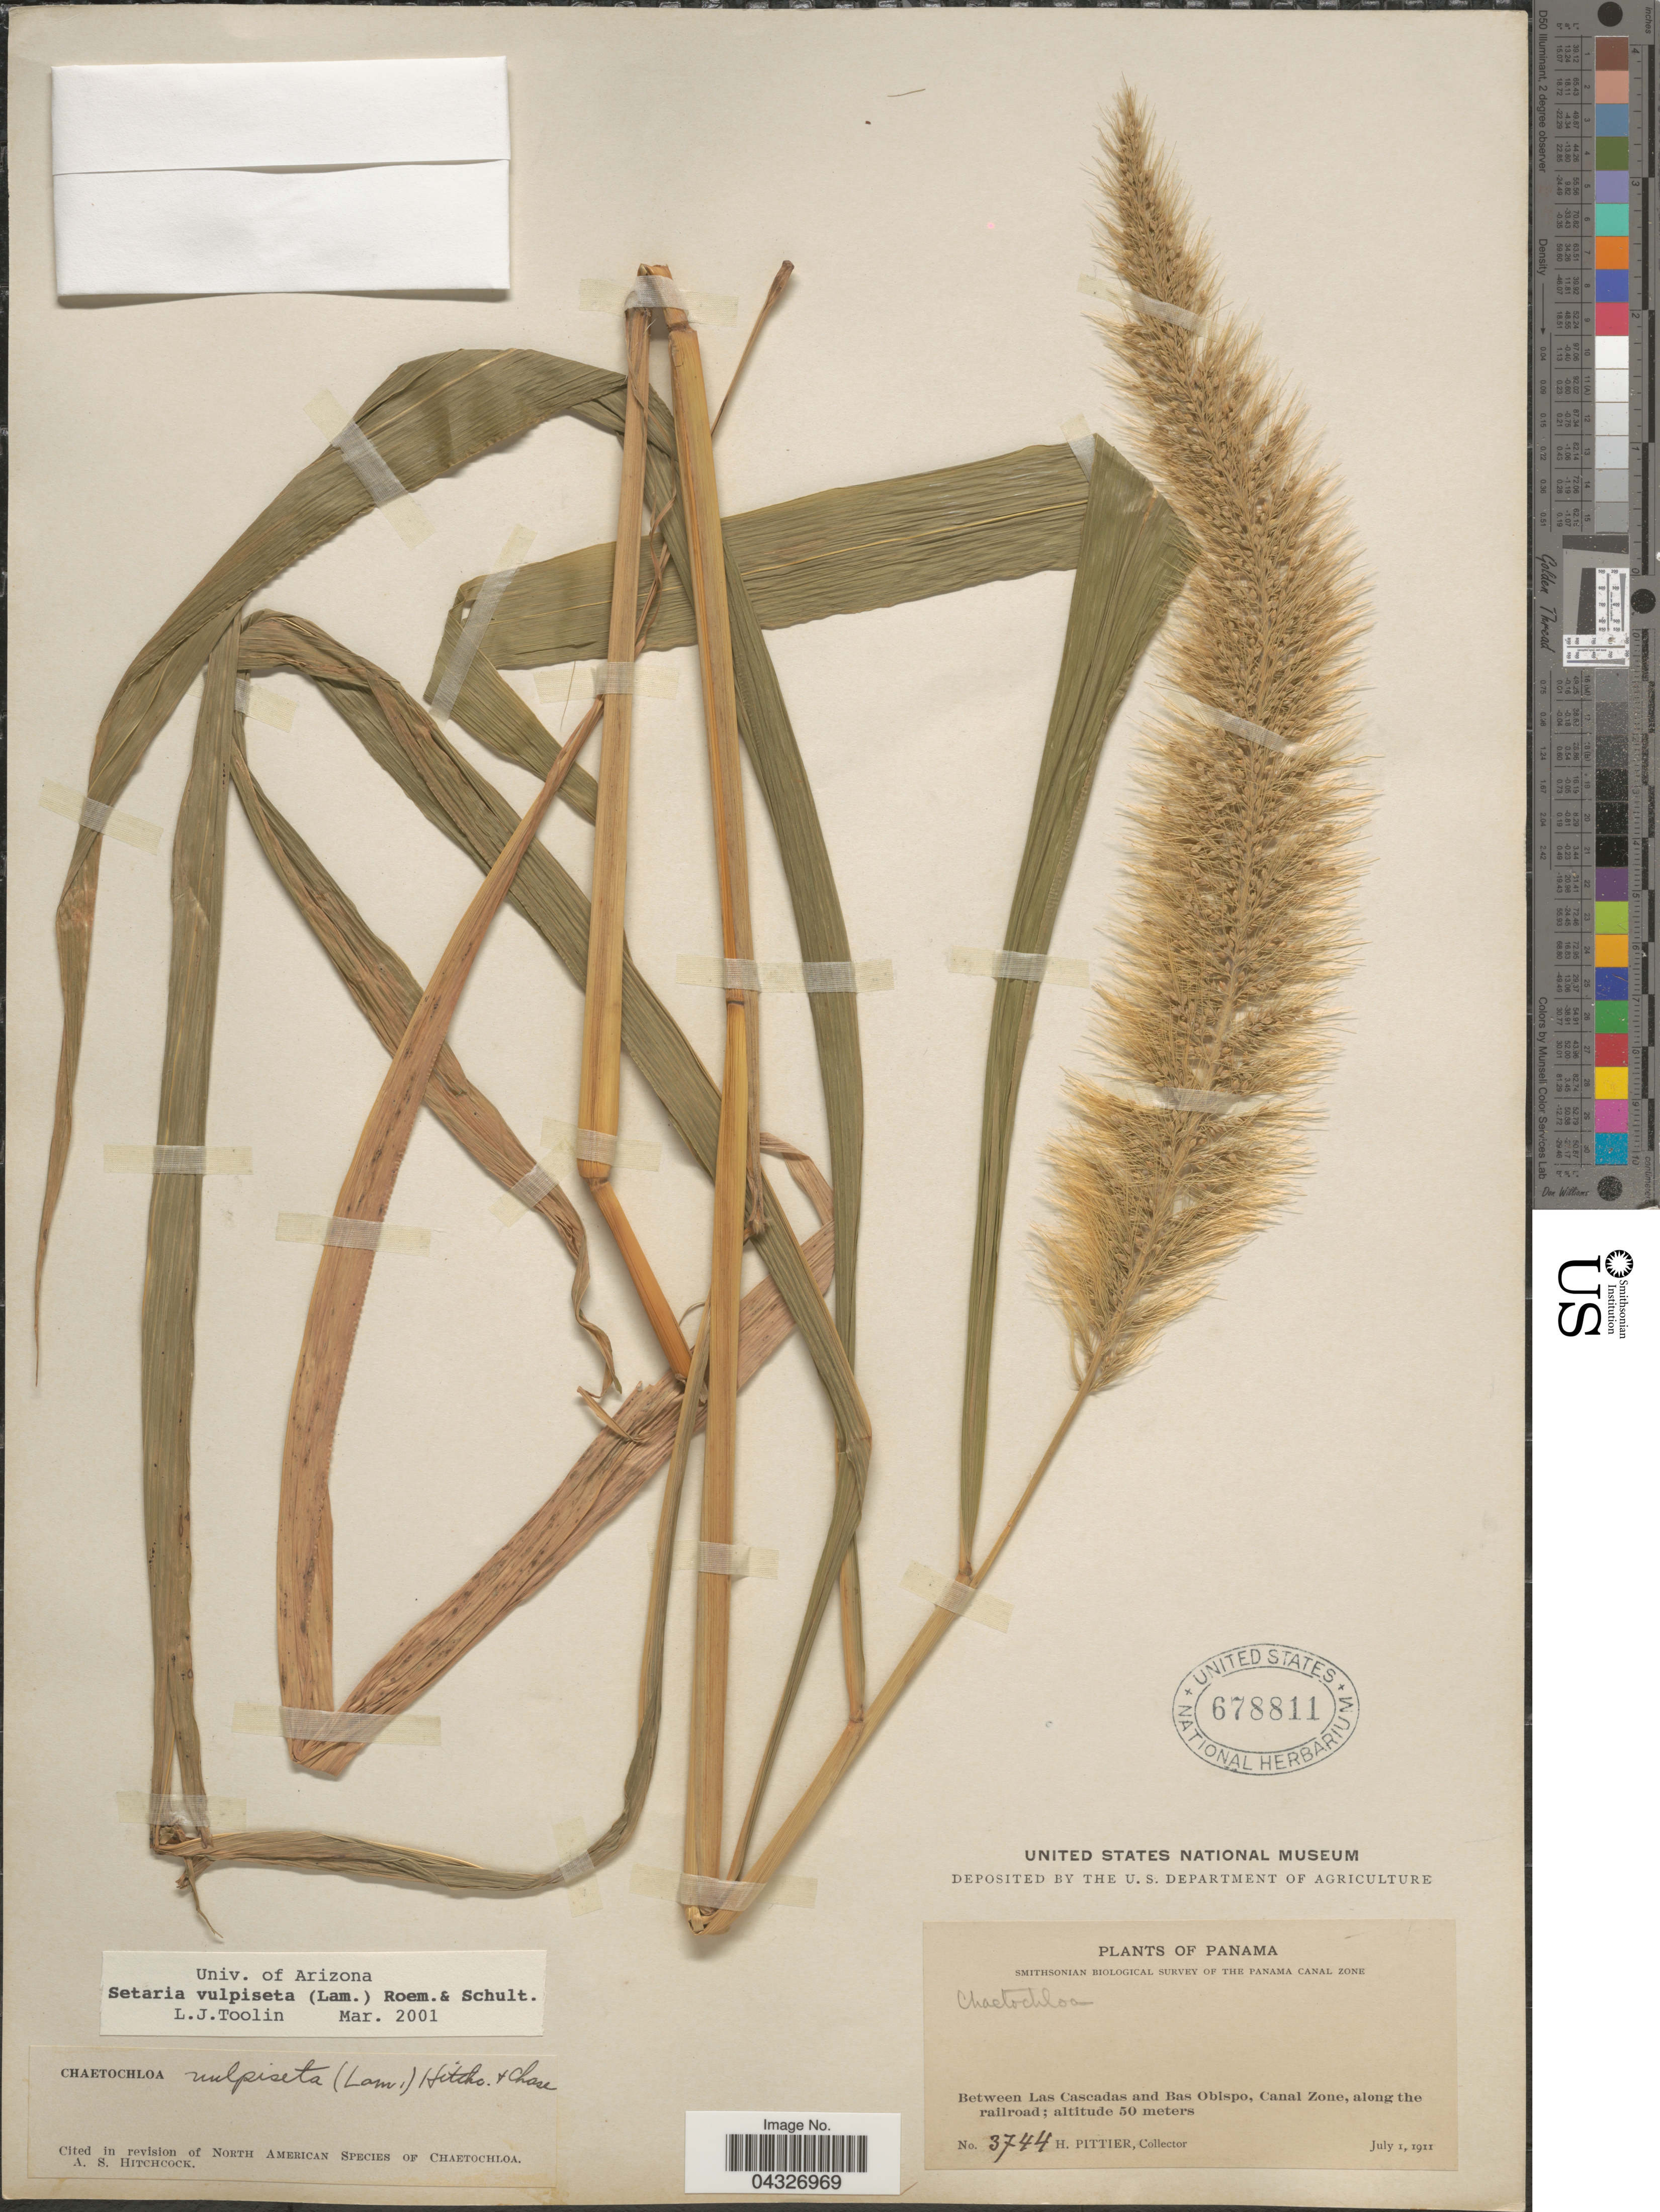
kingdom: Plantae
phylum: Tracheophyta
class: Liliopsida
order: Poales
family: Poaceae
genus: Setaria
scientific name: Setaria vulpiseta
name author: (Lam.) Roem. & Schult.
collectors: H. F. Pittier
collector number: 3744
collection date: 1911-07-01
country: Panama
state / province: Colón / Panamá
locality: Smithsonian Biological Survey of the Panama Canal Zone. Between Las Cascadas and Bas Obispo, Canal Zone, along the railroad.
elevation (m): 50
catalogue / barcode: US 678811